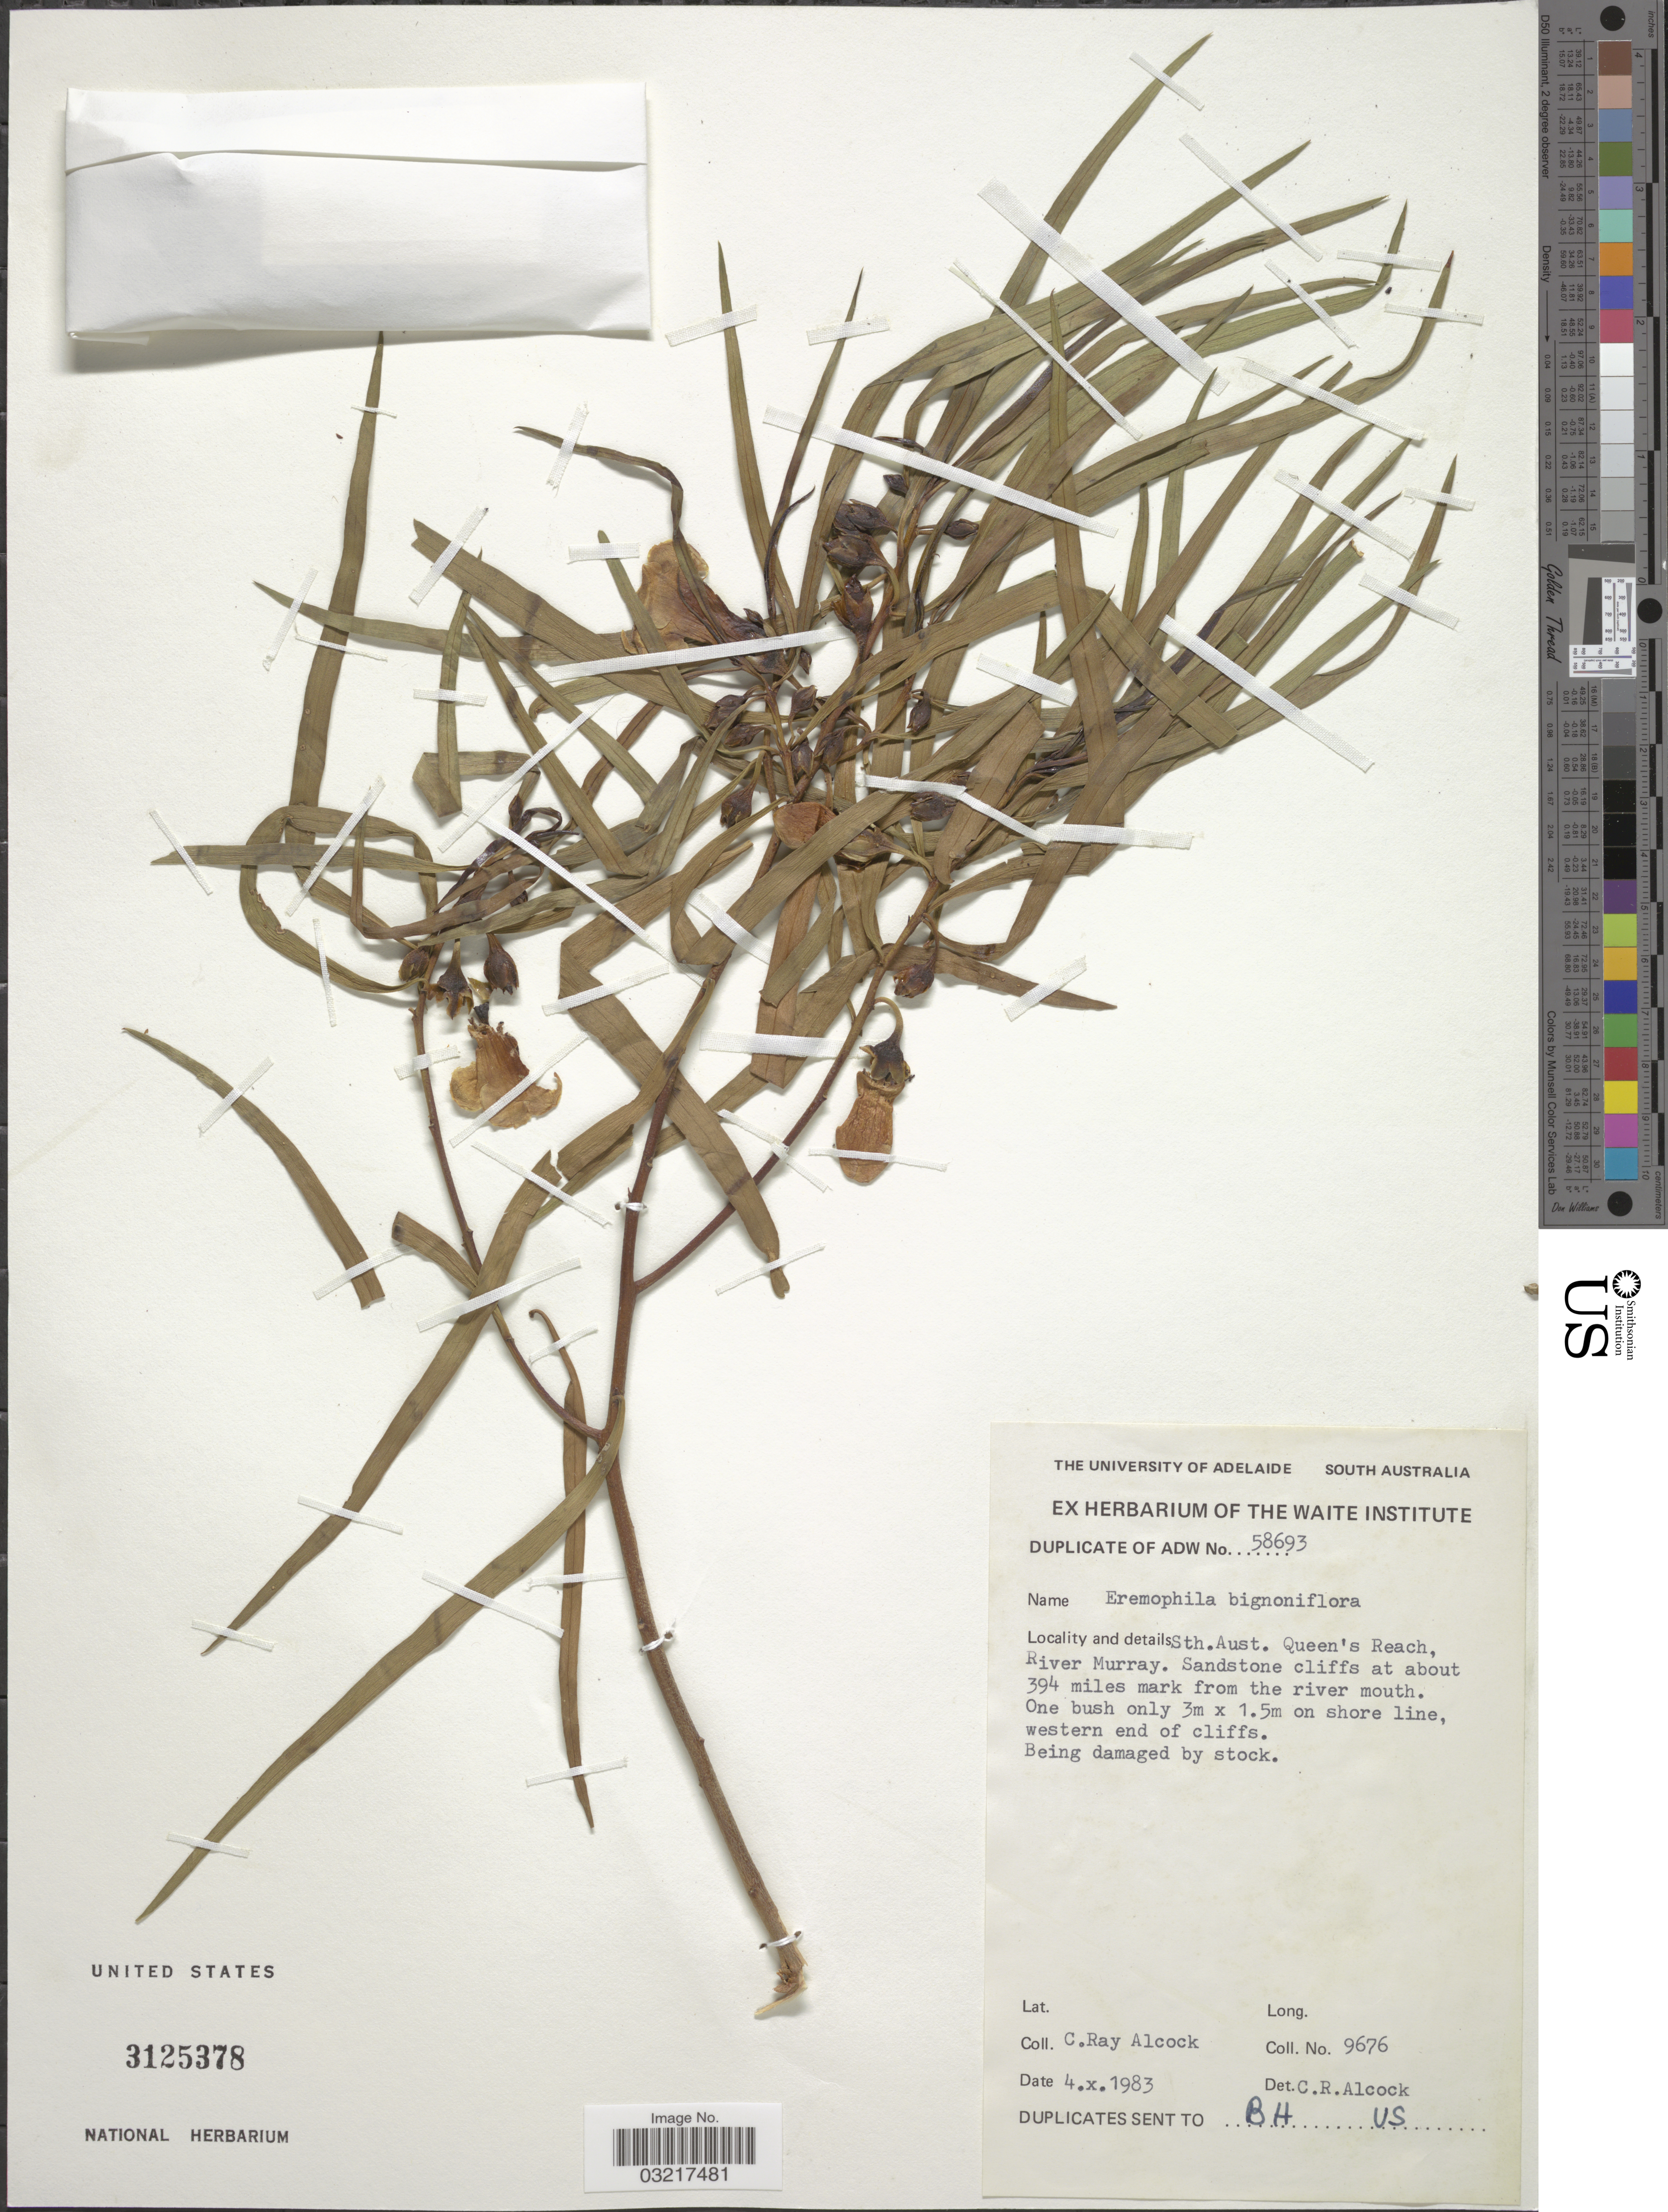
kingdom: Plantae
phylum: Tracheophyta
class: Magnoliopsida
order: Lamiales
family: Scrophulariaceae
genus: Eremophila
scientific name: Eremophila bignoniflora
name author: (Benth.) F. Muell.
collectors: C. Alcock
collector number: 9676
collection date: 1983-10-04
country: Australia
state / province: South Australia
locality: Queen's Reach, River Murray. Sandstone cliffs at about 394 miles mark from the river mouth.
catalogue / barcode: US 3125378